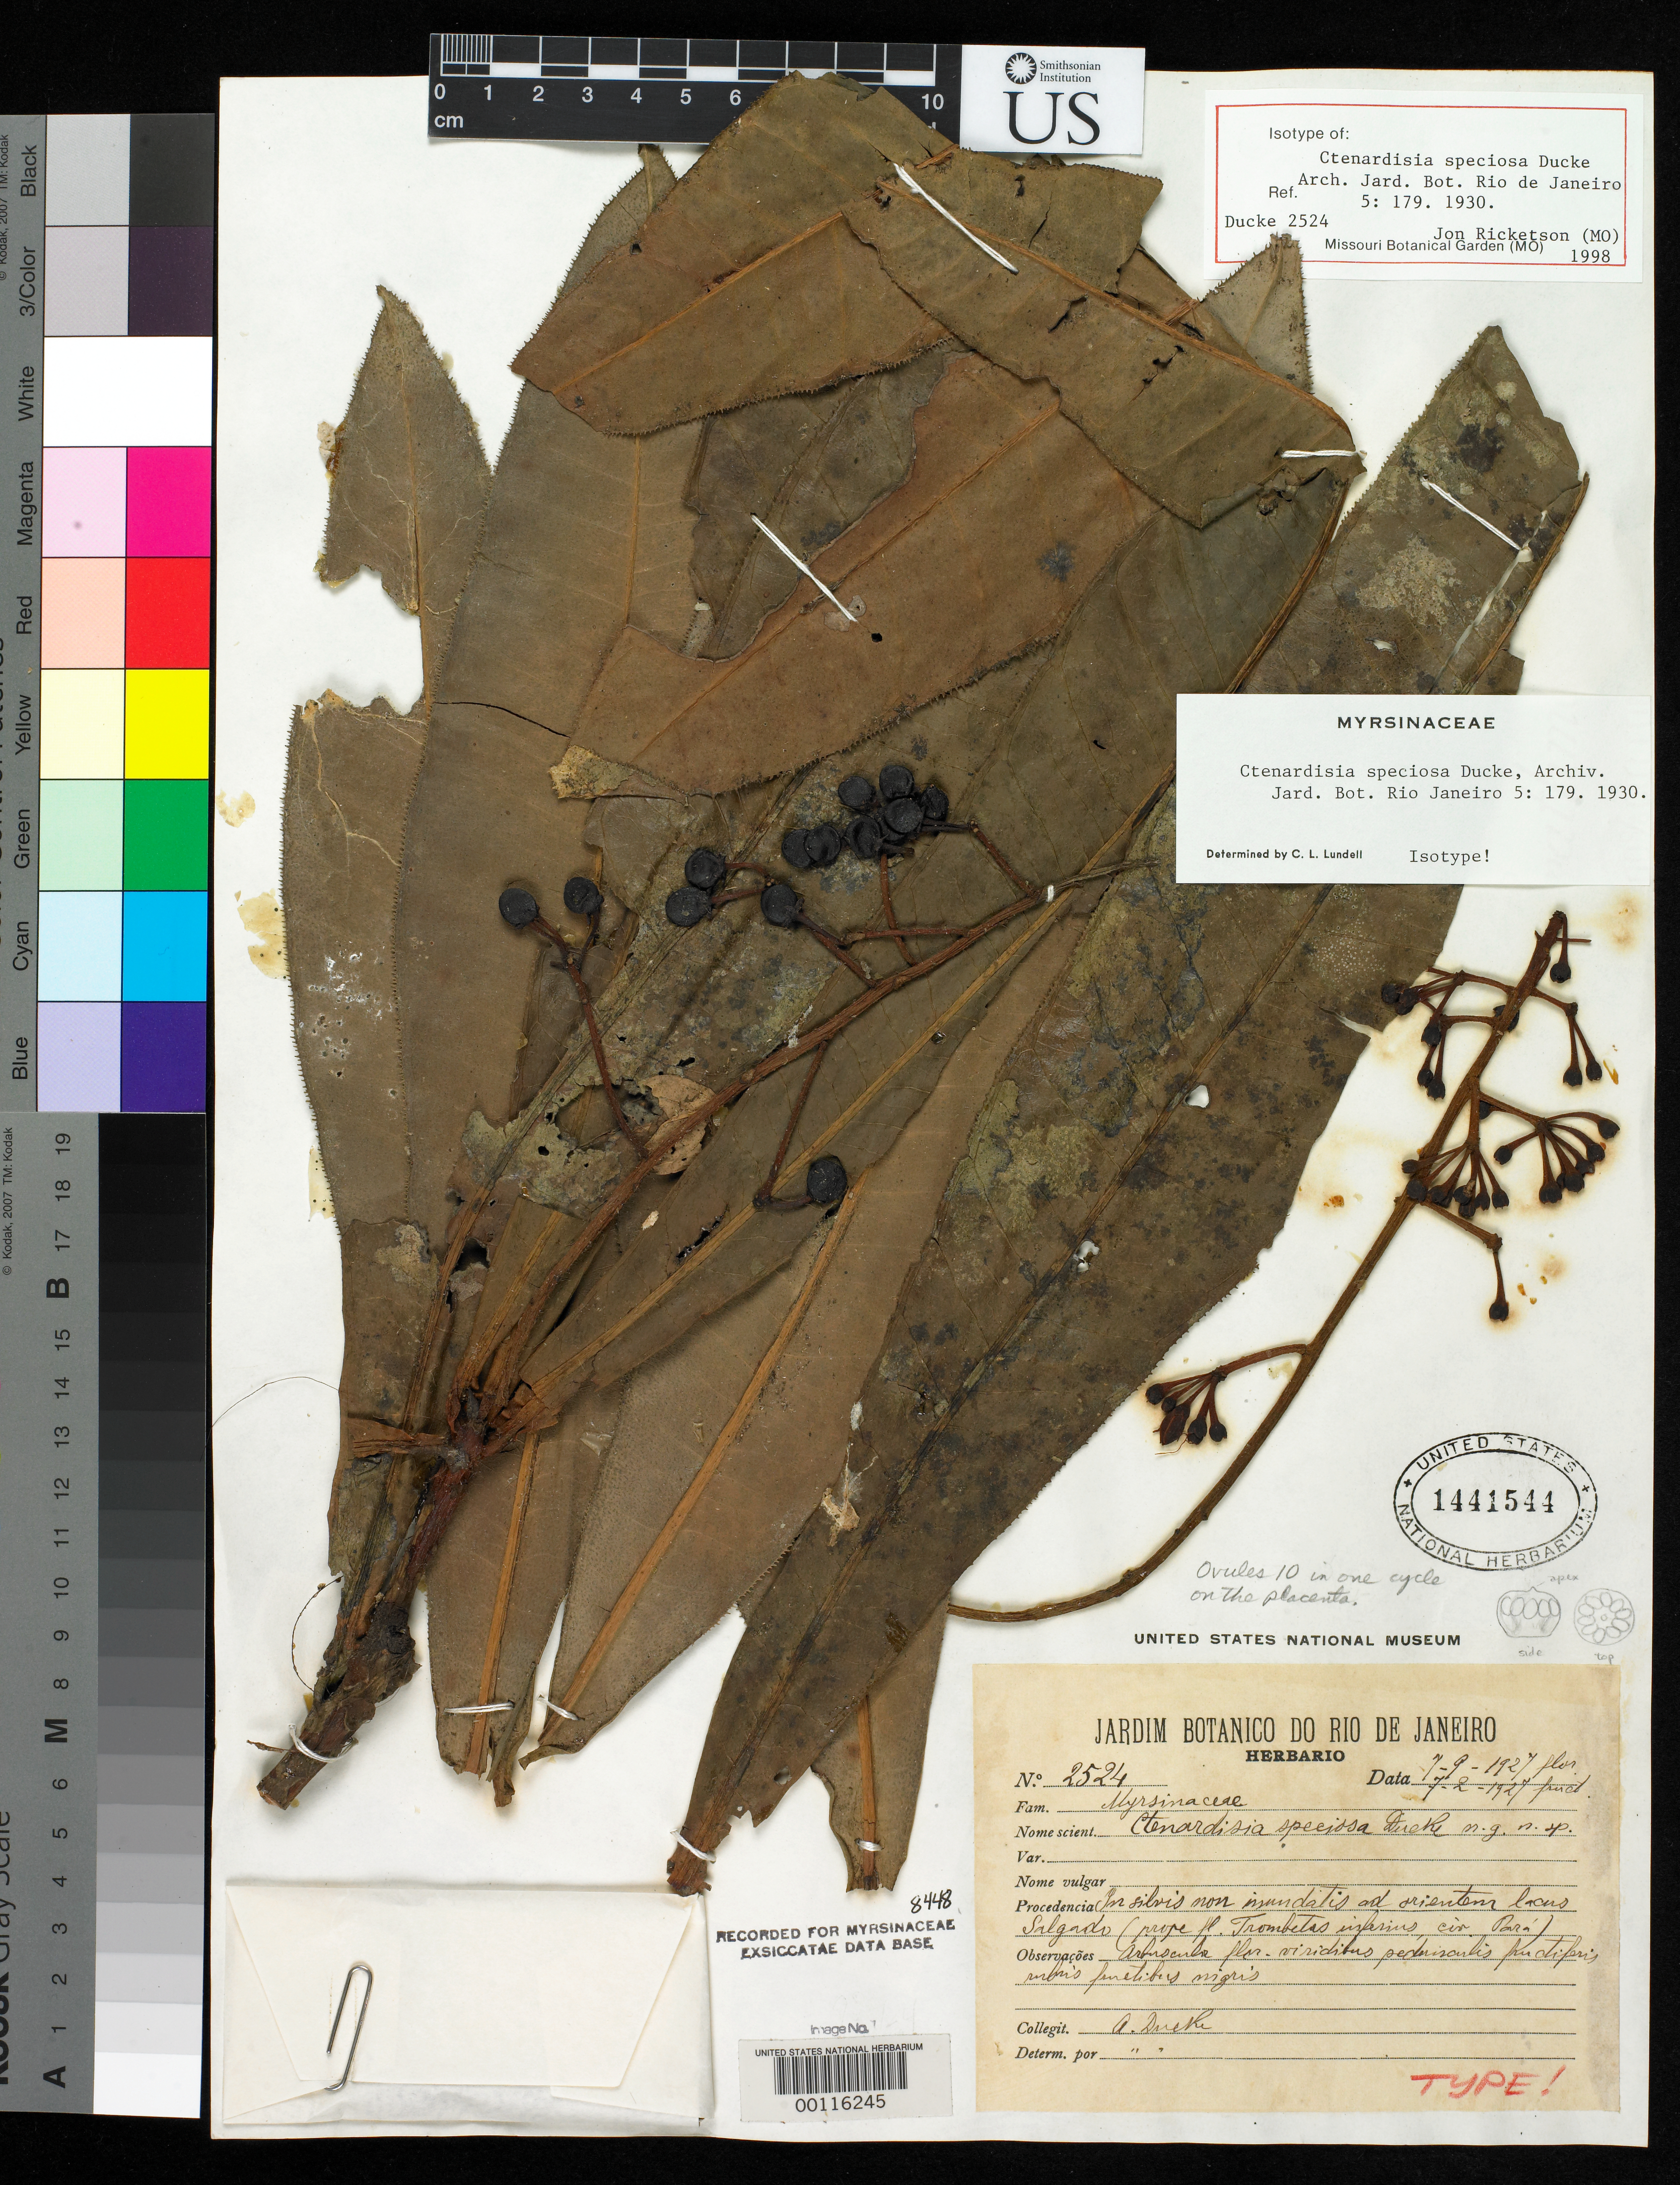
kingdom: Plantae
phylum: Tracheophyta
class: Magnoliopsida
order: Ericales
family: Primulaceae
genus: Ctenardisia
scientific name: Ctenardisia speciosa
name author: Ducke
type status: Isotype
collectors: A. Ducke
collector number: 2524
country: Brazil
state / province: Pará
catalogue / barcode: US 1441544